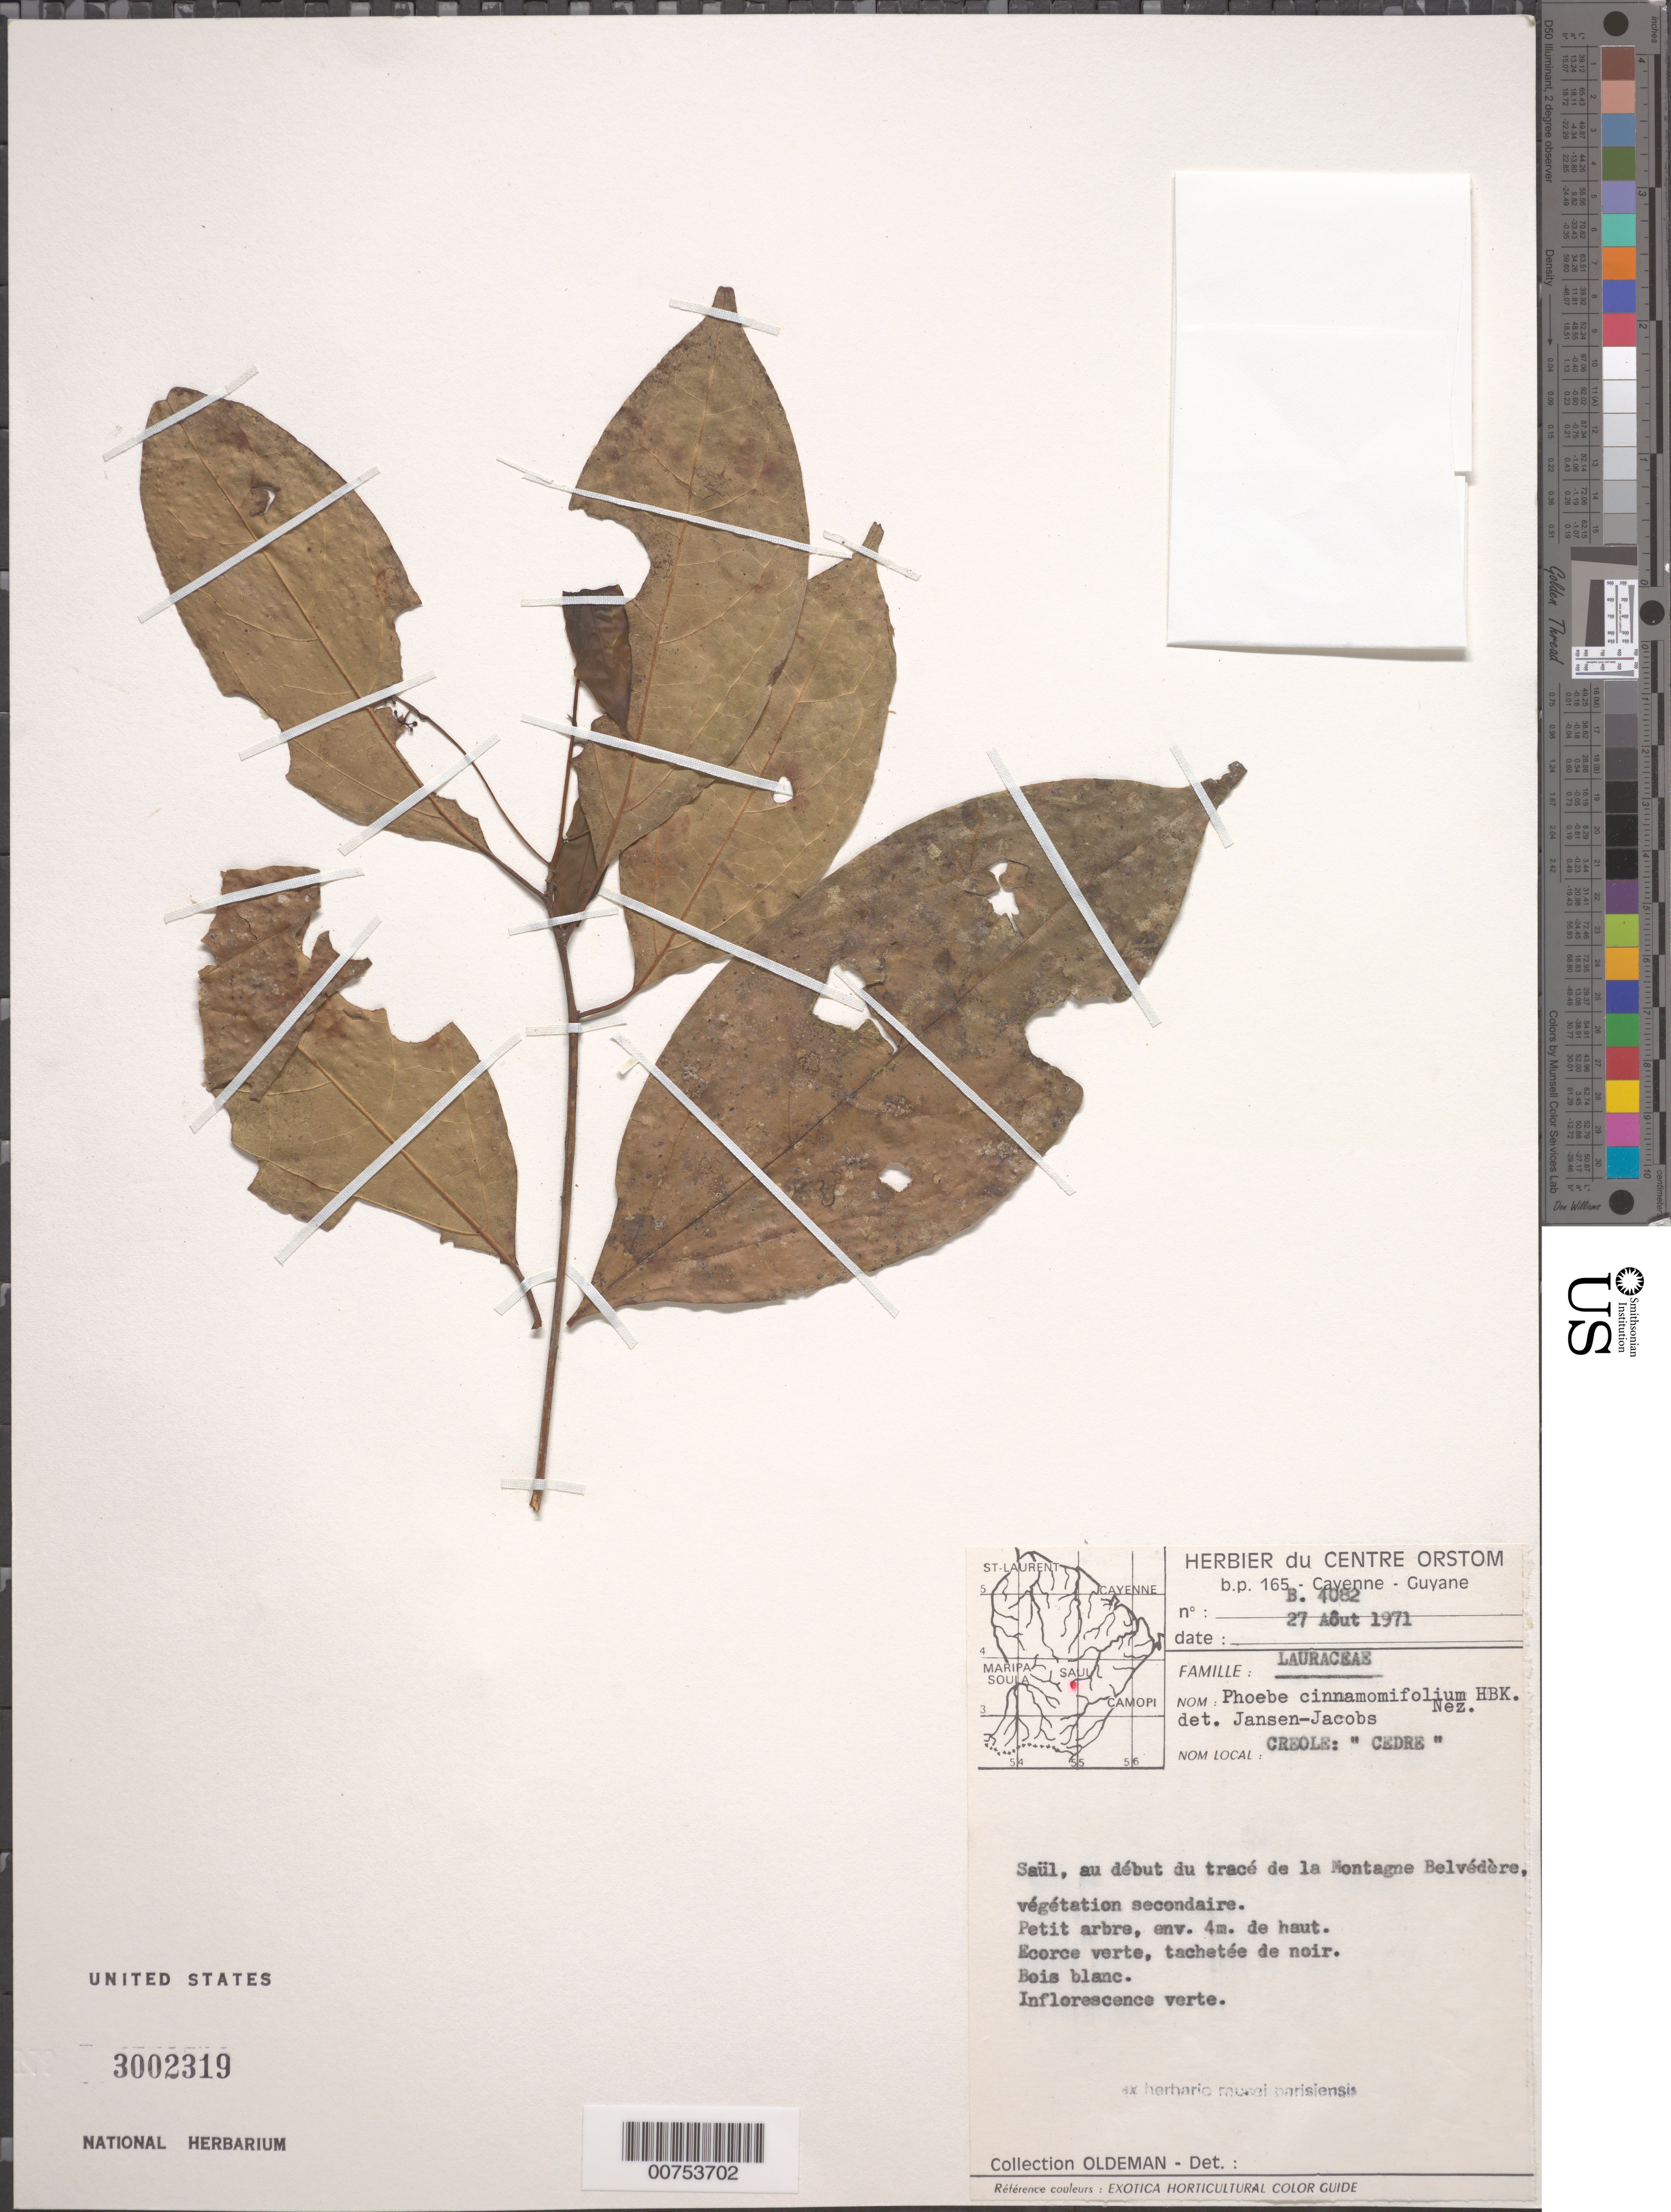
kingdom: Plantae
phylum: Tracheophyta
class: Magnoliopsida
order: Laurales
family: Lauraceae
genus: Phoebe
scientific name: Phoebe cinnamomifolia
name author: (Kunth) Nees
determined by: Jansen-Jacobs, M. J., (U), Nationaal Herbarium Nederland, Utrecht University branch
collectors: R. Oldeman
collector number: B 4082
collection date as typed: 27-Aug-71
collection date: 1971-08-27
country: French Guiana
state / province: Saint-Laurent-du-Maroni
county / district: Saül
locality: Saül, sur la tracé de la Montagne Belvédère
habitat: Secondary vegetation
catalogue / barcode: US 3002319